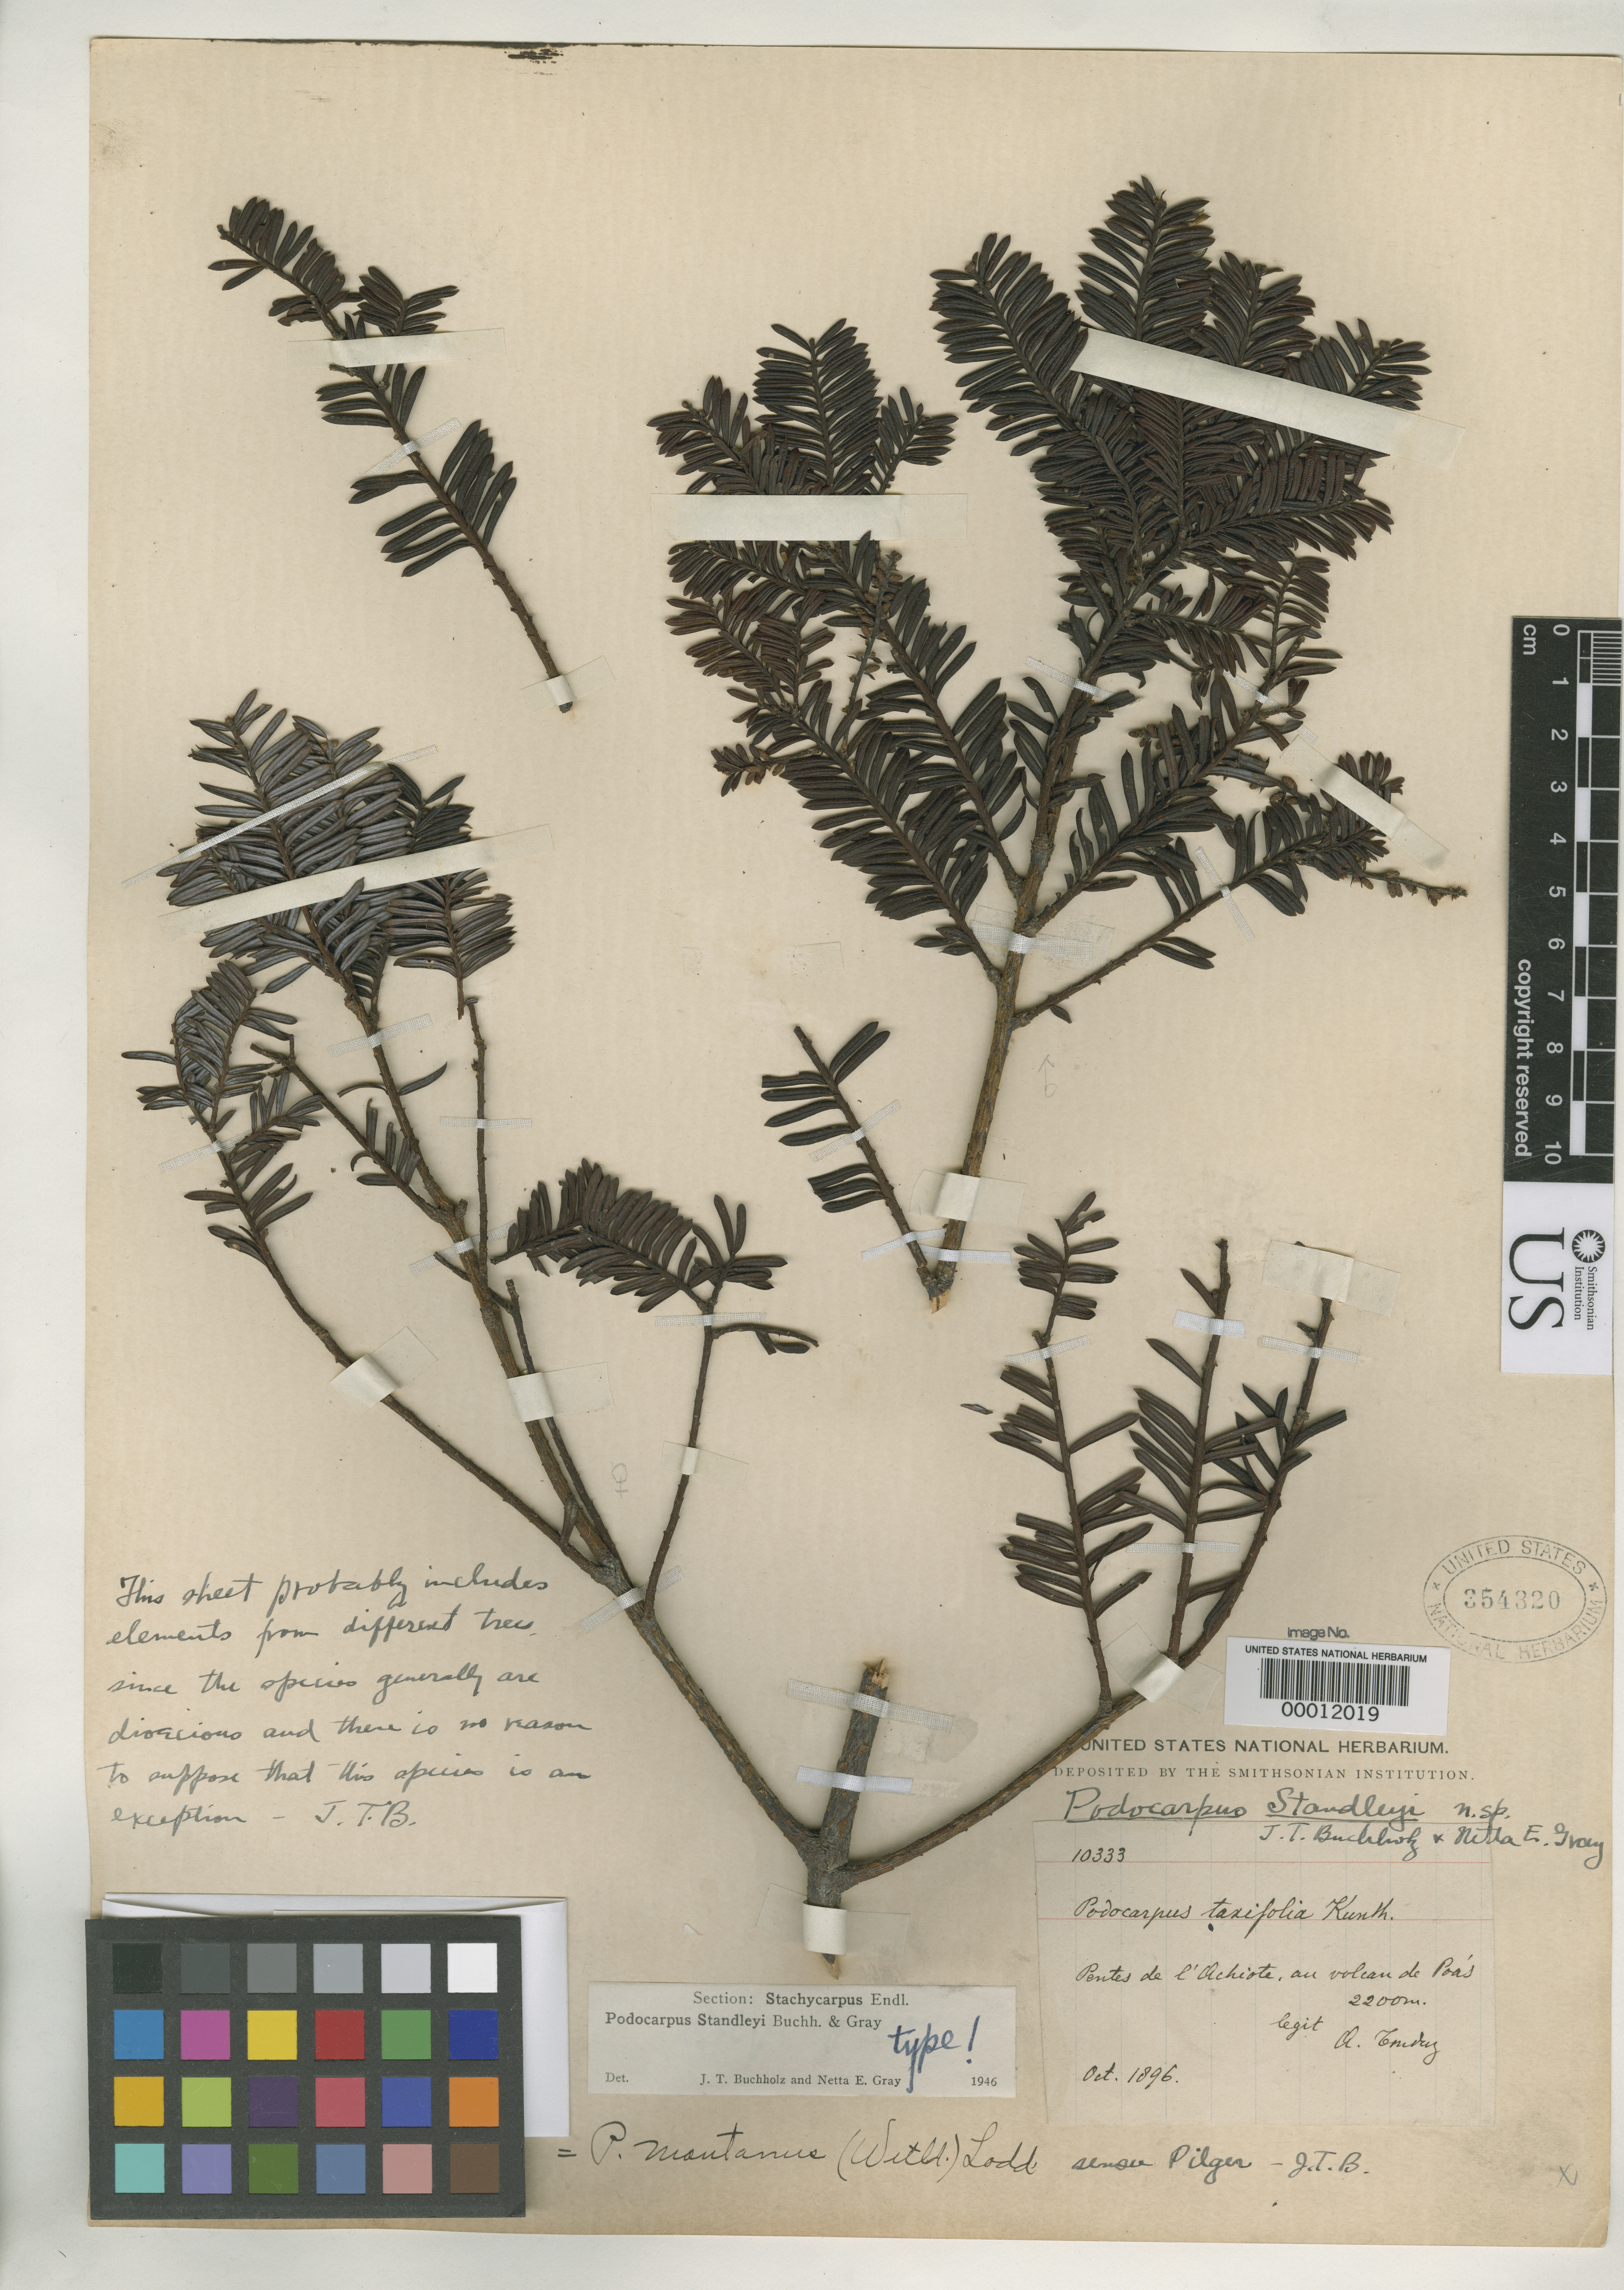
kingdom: Plantae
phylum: Tracheophyta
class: Pinopsida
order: Pinales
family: Podocarpaceae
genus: Podocarpus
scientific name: Podocarpus standleyi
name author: J. Buchholz & N.E. Gray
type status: Holotype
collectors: A. Tonduz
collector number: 10333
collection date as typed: Oct 1896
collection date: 1896-10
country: Costa Rica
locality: Poás Volcano, Mountains of Canton de Dota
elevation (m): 2200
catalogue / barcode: US 354320